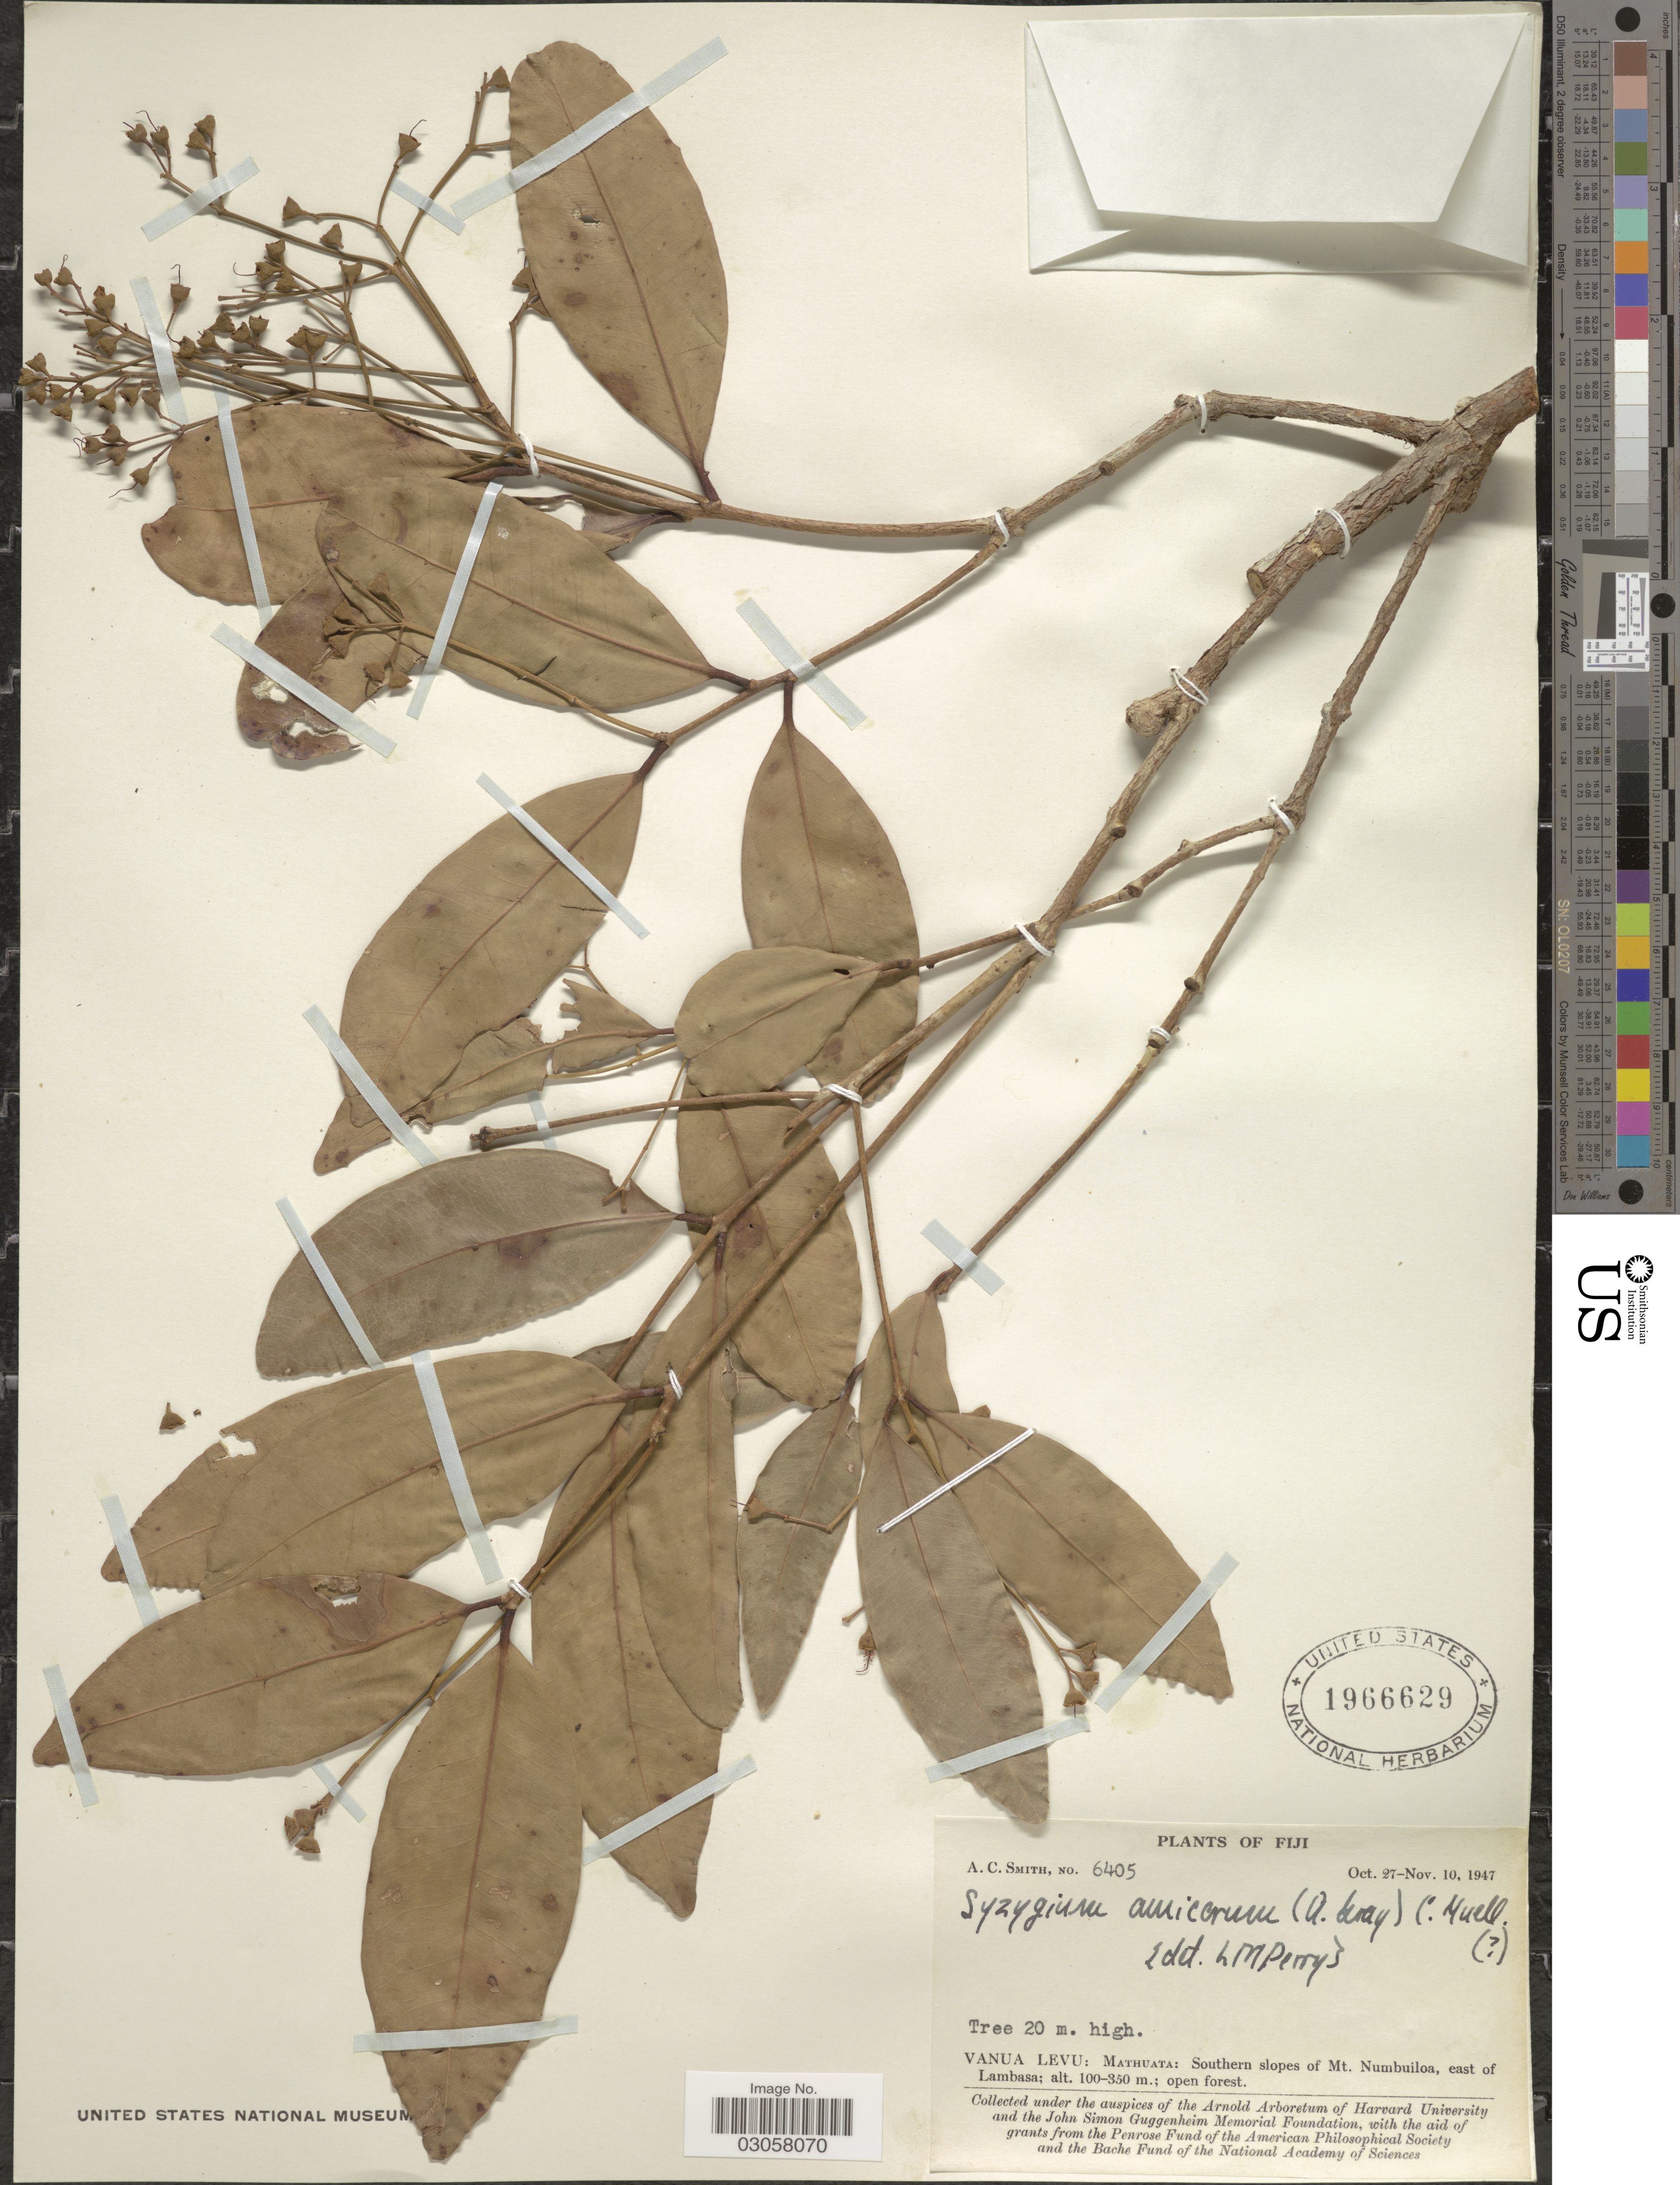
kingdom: Plantae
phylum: Tracheophyta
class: Magnoliopsida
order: Myrtales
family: Myrtaceae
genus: Syzygium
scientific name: Syzygium amicorum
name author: (A. Gray) K. Müller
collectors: A. C. Smith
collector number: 6405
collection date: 1947-10-27/1947-11-10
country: Fiji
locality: Vanua Levu: Mathuata: Southern slopes of Mt. Numbuiloa, east of Lambasa.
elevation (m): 100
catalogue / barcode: US 1966629